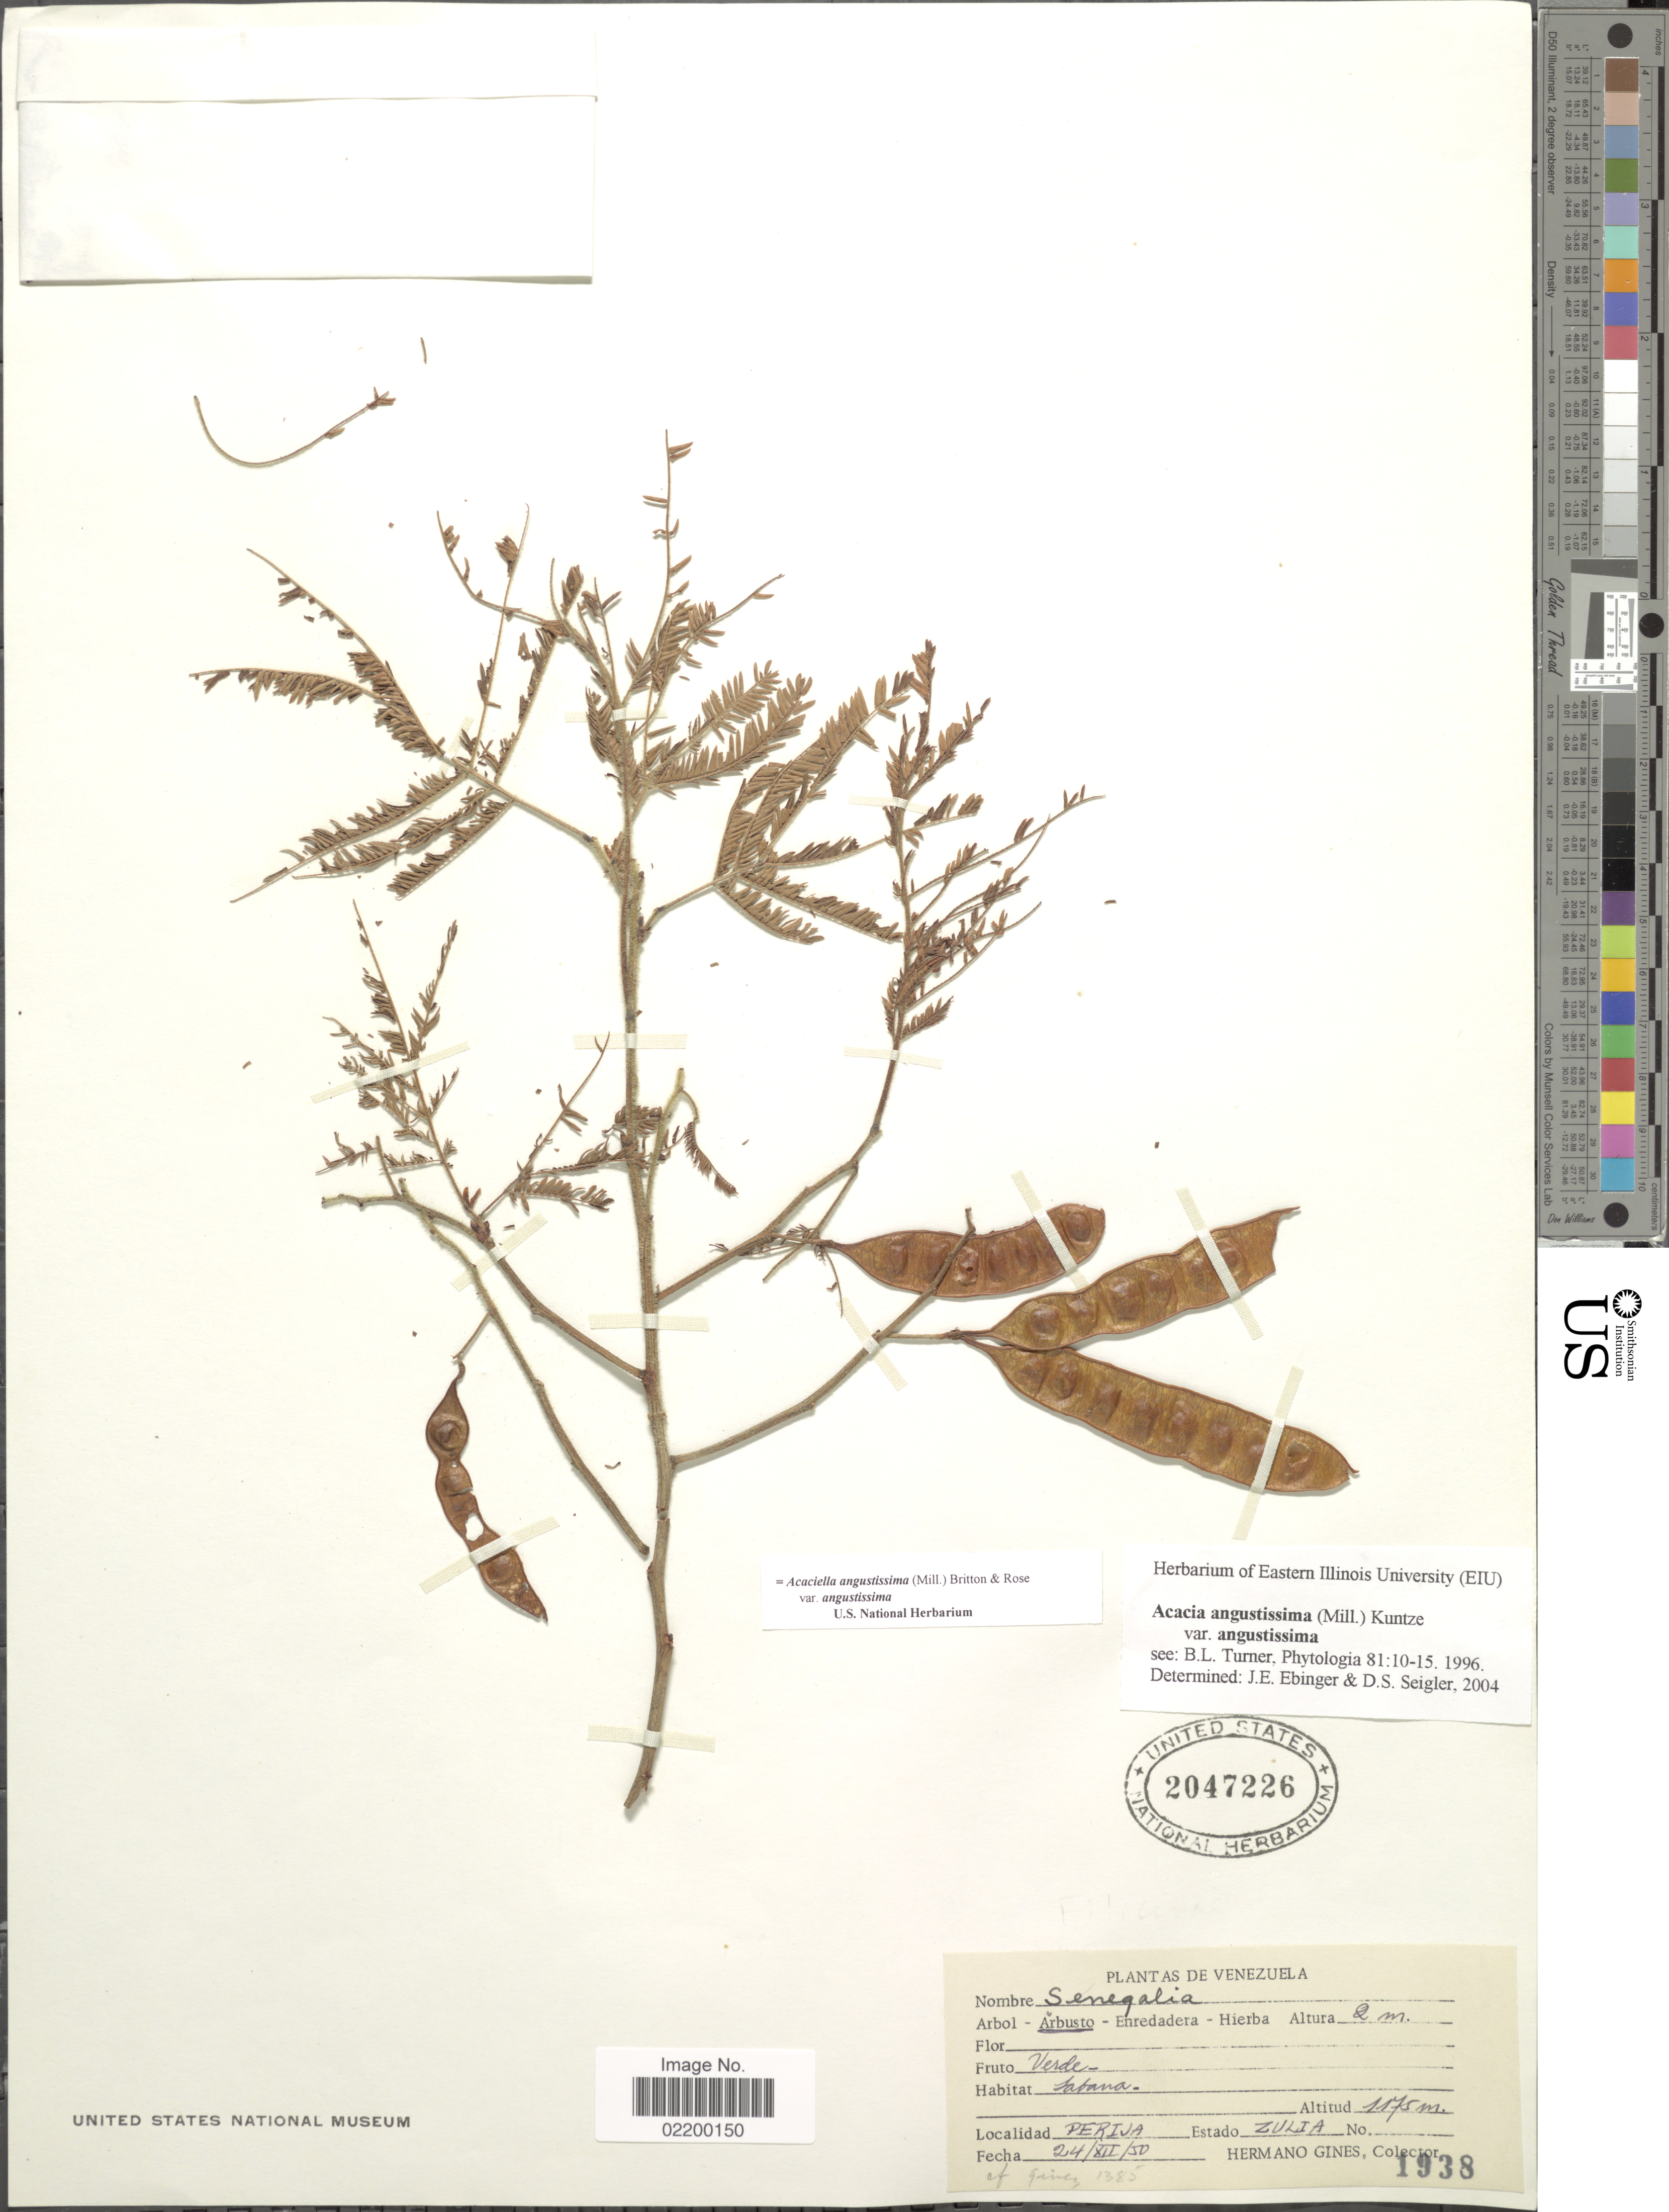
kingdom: Plantae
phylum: Tracheophyta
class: Magnoliopsida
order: Fabales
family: Fabaceae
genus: Acaciella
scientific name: Acaciella angustissima var. angustissima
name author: (Mill.) Britton & Rose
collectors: Bro. Gines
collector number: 1938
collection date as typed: Transcribed d/m/y: 24/12/50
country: Venezuela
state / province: Zulia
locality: Perija, Estado zulia.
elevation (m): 1175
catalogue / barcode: US 2047226